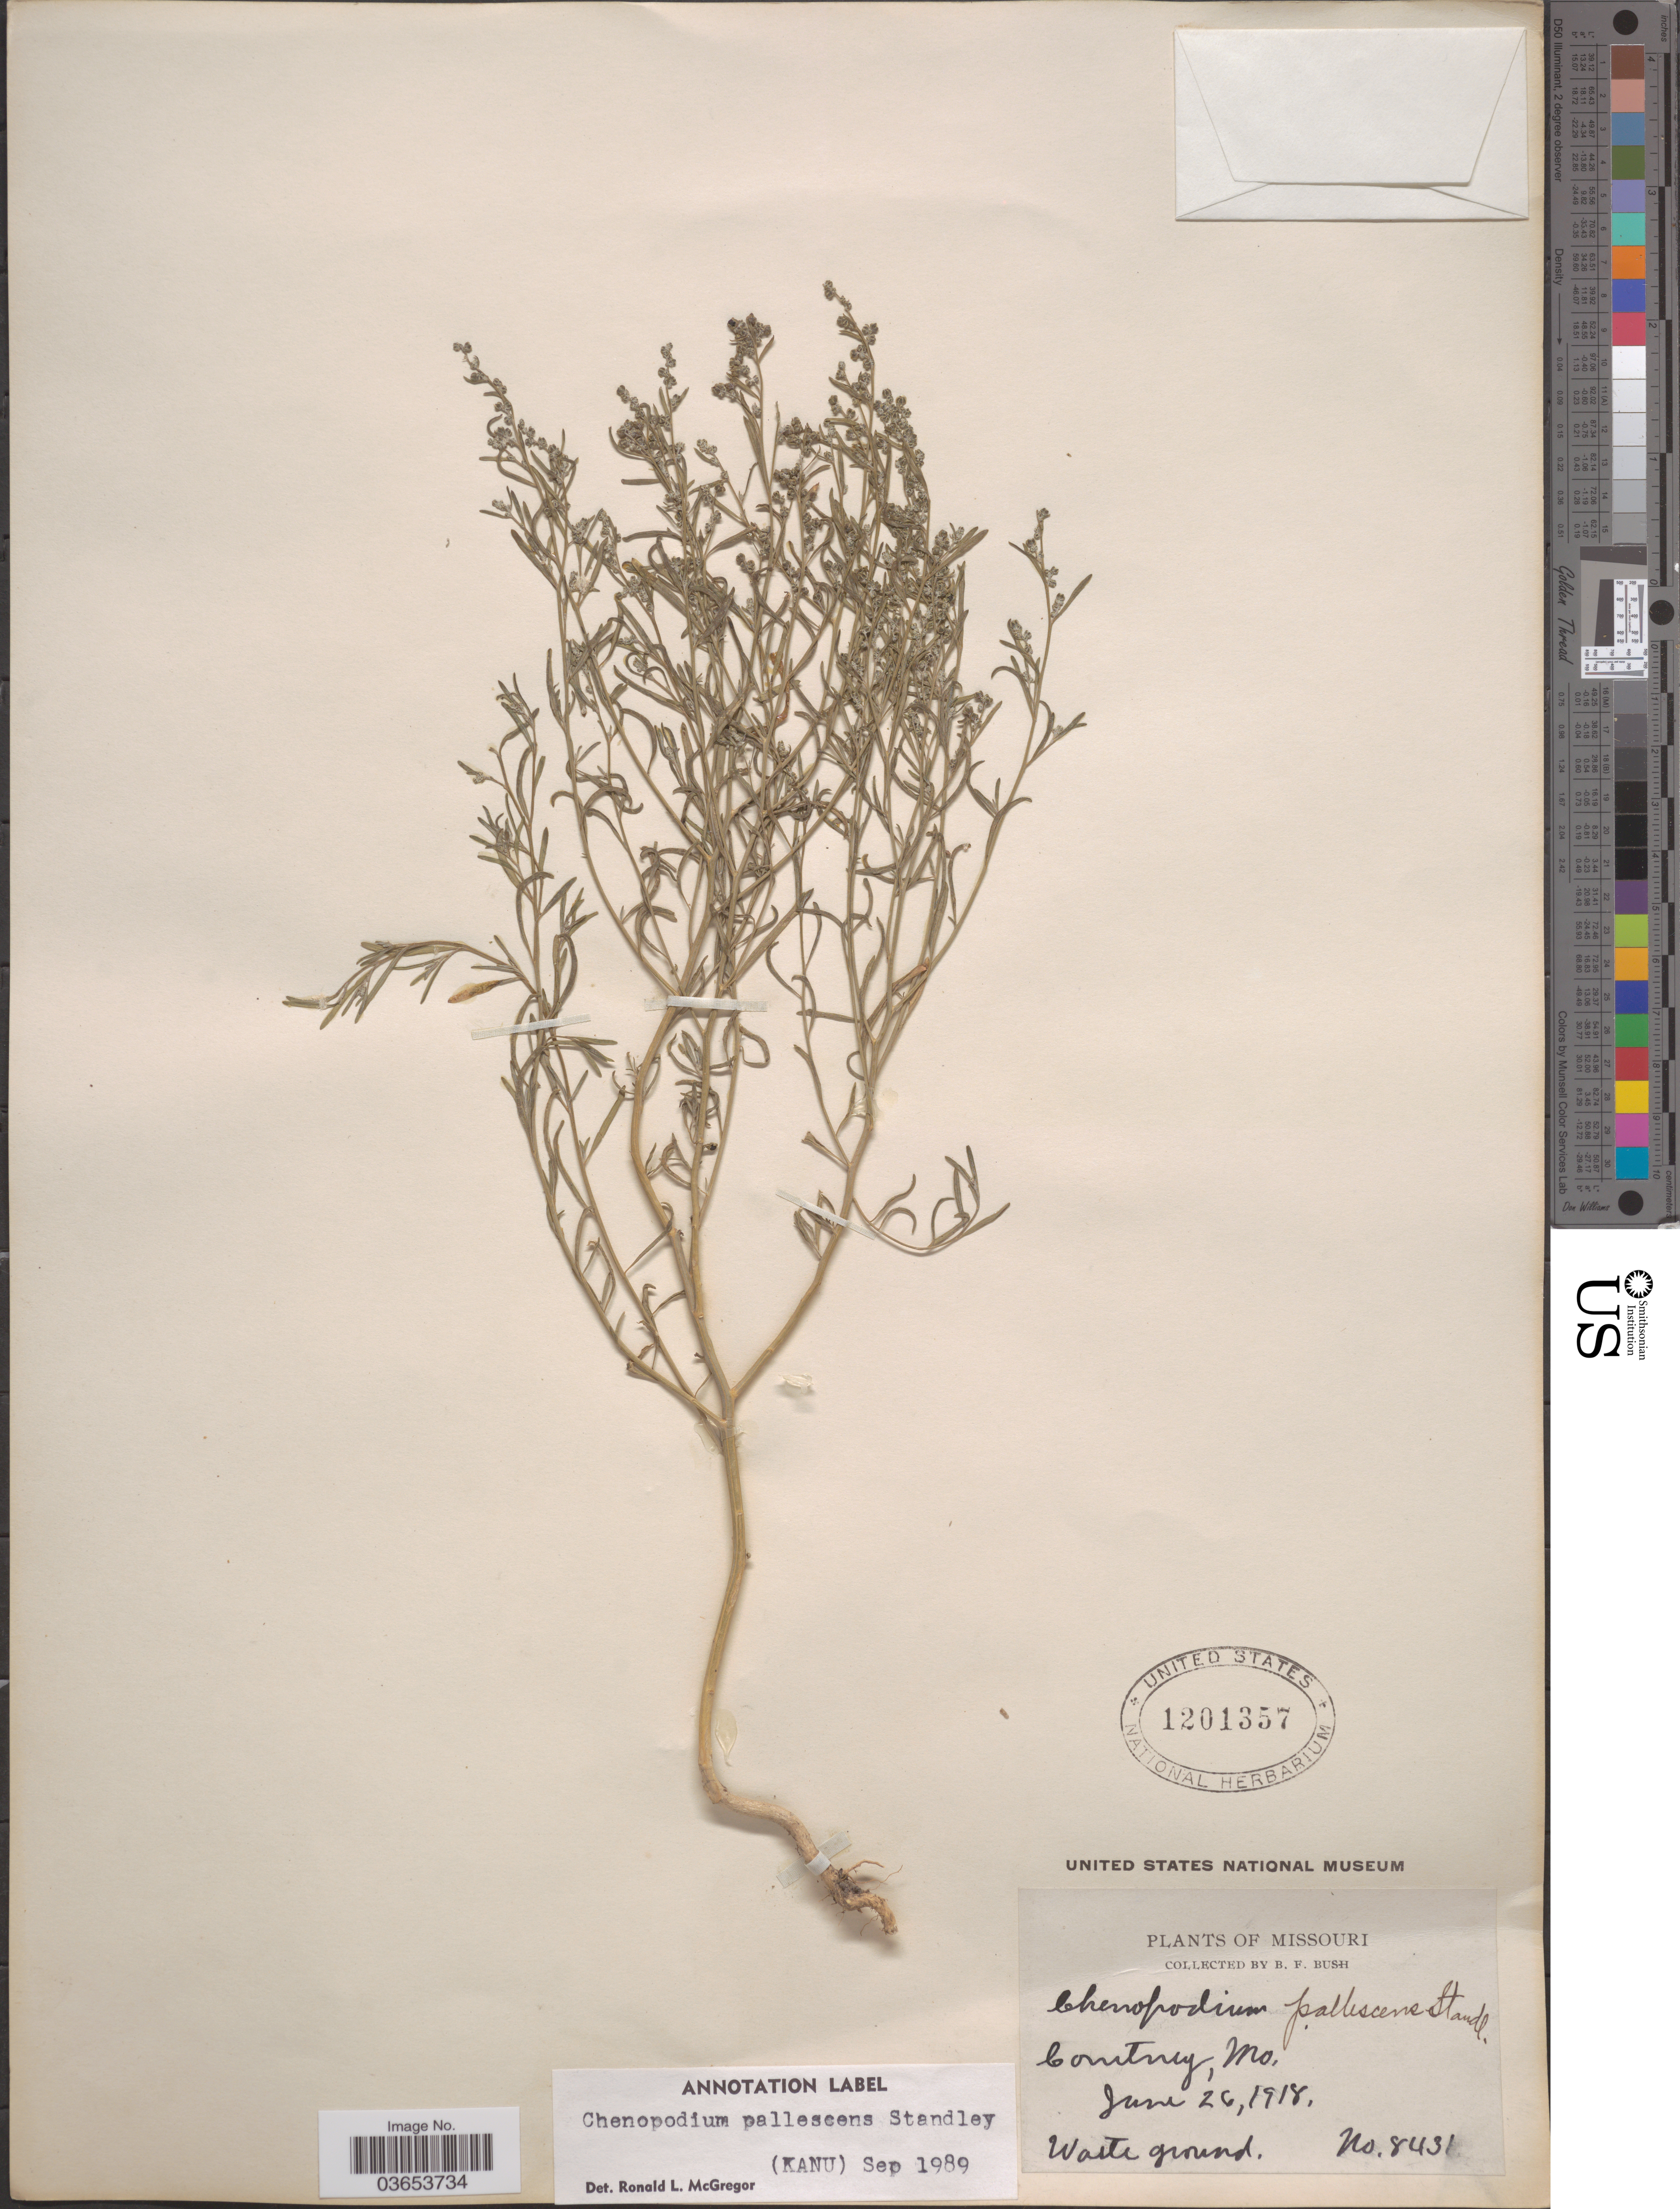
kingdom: Plantae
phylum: Tracheophyta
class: Magnoliopsida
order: Caryophyllales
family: Amaranthaceae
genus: Chenopodium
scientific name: Chenopodium pallescens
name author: Standl.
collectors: B. F. Bush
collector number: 8431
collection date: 1918-06-26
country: United States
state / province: Missouri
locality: Courtney.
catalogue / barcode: US 1201357